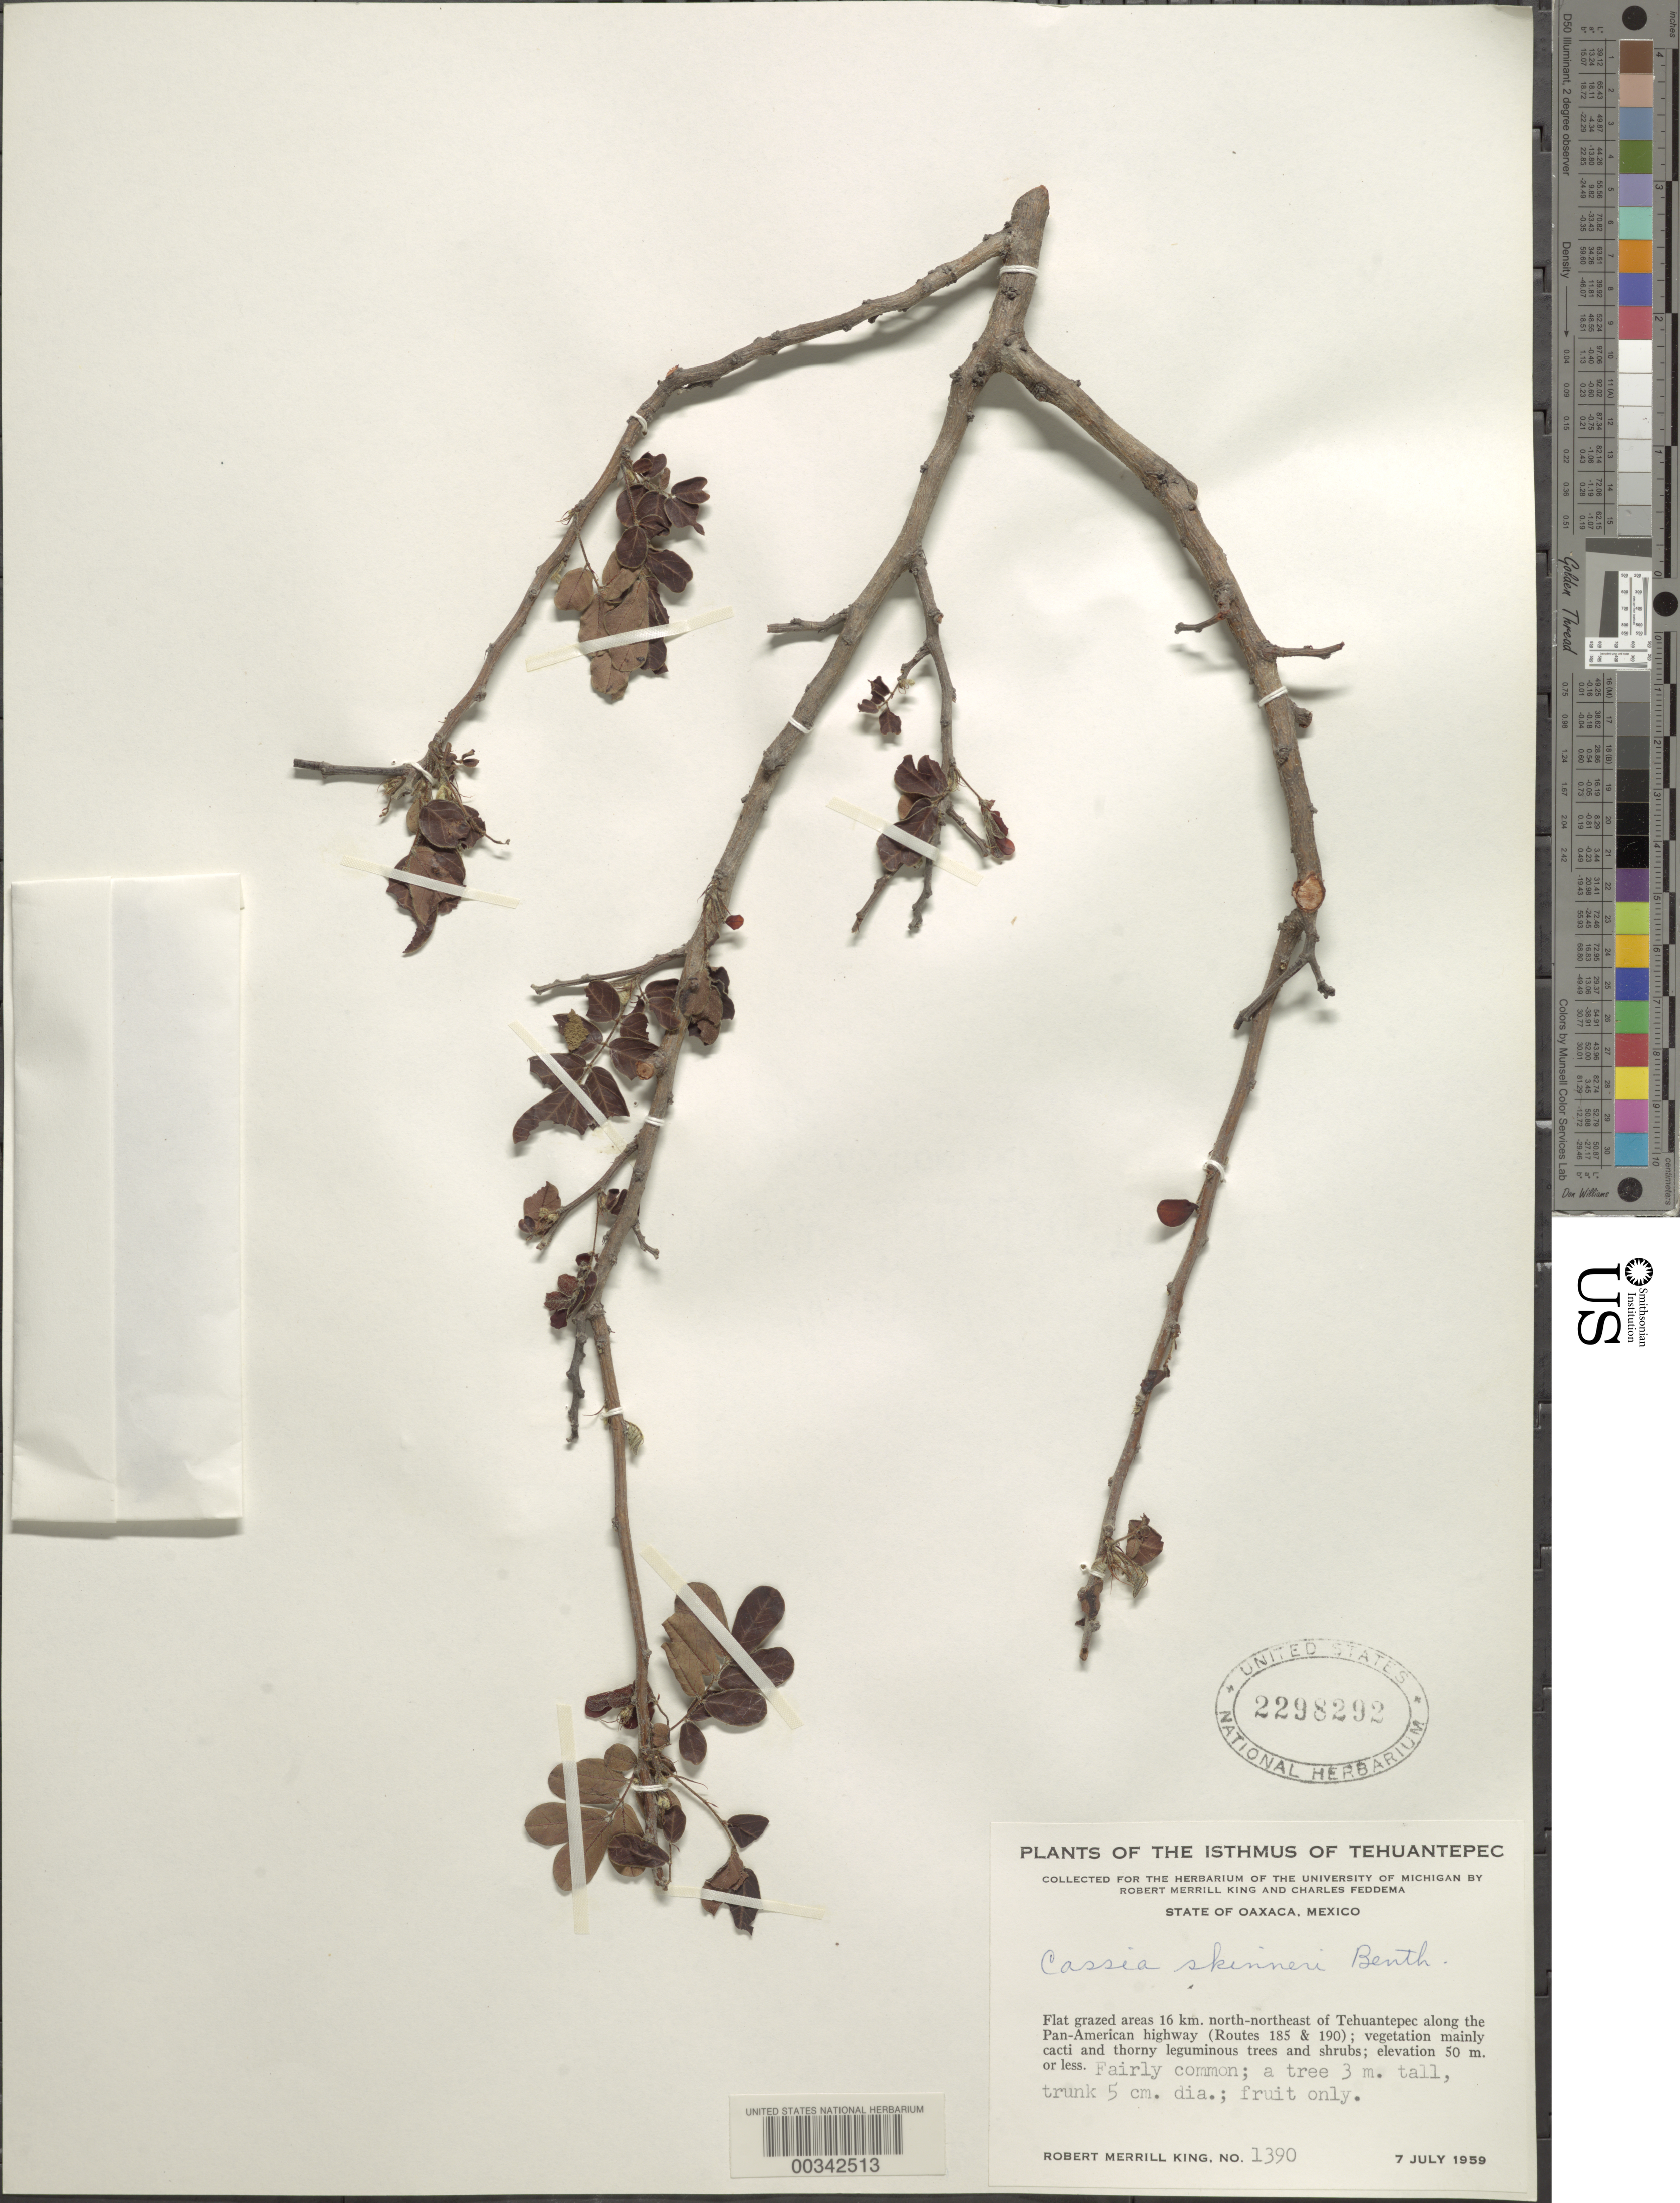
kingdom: Plantae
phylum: Tracheophyta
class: Magnoliopsida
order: Fabales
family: Fabaceae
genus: Senna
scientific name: Senna skinneri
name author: (Benth.) H.S. Irwin & Barneby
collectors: R. M. King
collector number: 1390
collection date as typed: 07 Jul 1959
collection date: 1959-07-07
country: Mexico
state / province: Oaxaca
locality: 16 km NNE of Tehuantepec along the Pan-American highway (routes 185 and 190)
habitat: Flat grazed areas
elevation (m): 50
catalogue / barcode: US 2298292